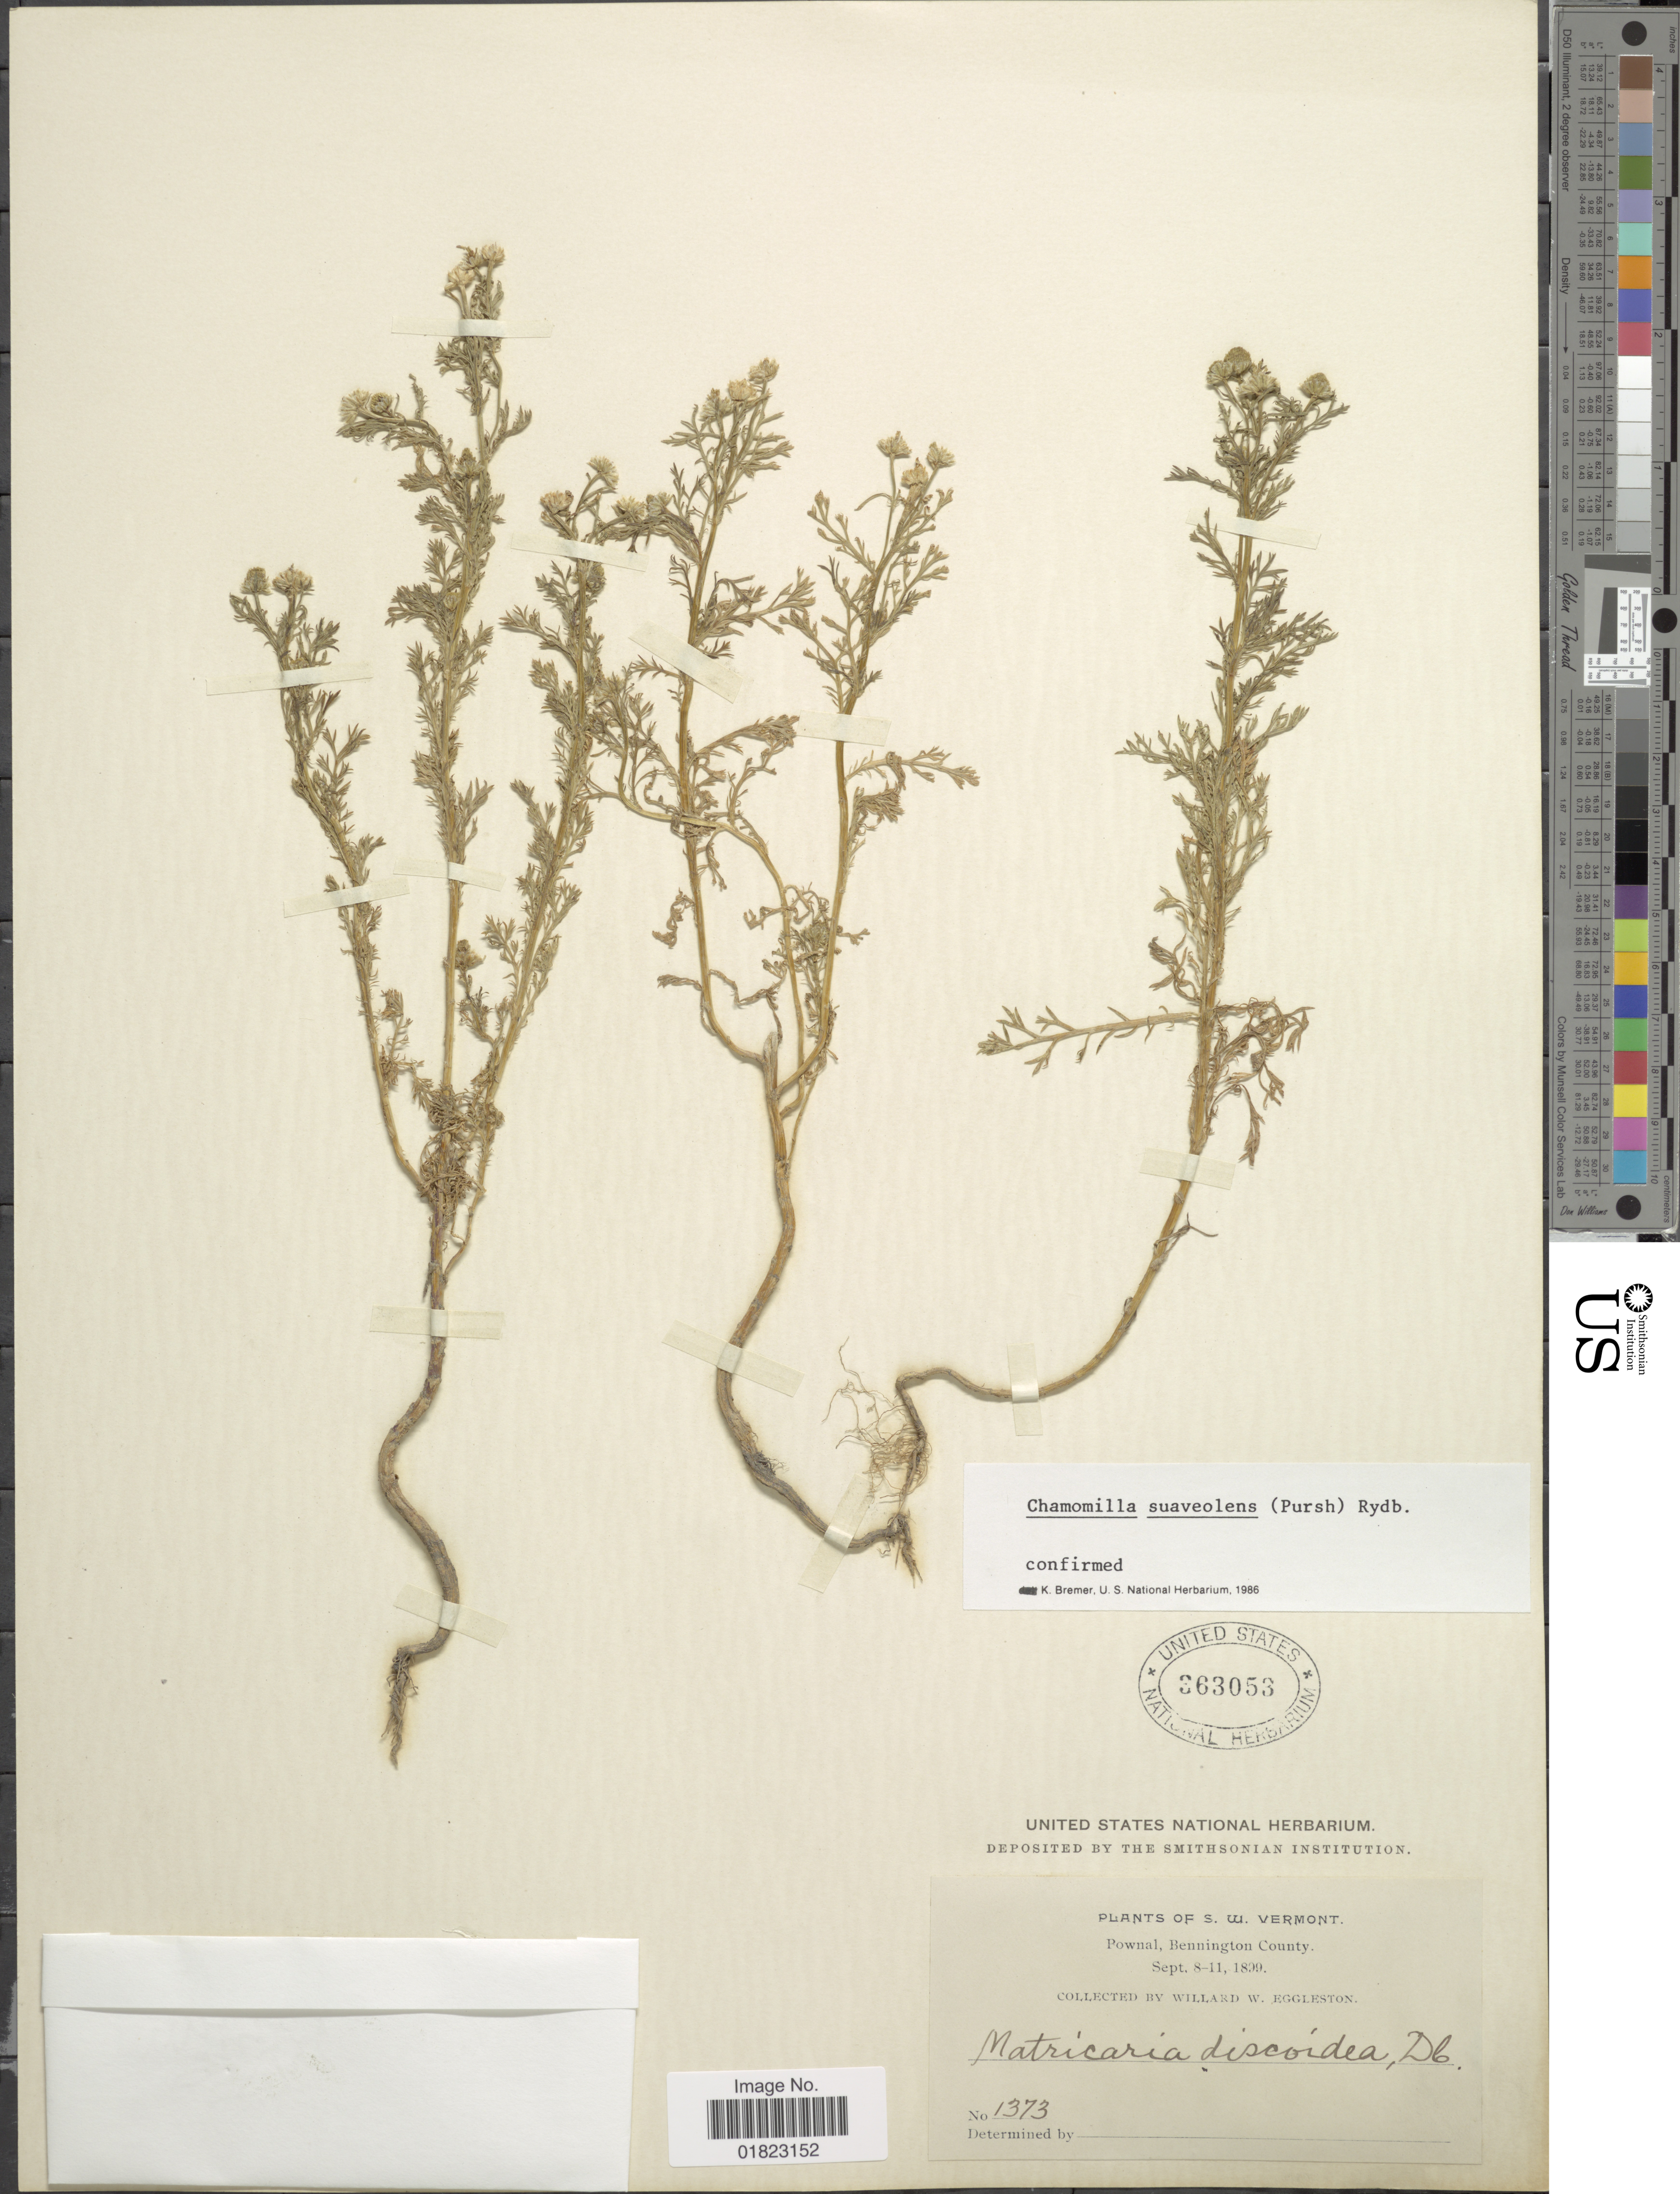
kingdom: Plantae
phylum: Tracheophyta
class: Magnoliopsida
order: Asterales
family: Asteraceae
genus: Matricaria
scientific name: Matricaria matricarioides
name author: (Less.) Porter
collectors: W. W. Eggleston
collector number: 1373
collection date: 1899-09-08/1899-09-11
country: United States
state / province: Vermont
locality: S.W. Vermont. Pownal. Bennington County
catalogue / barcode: US 363053